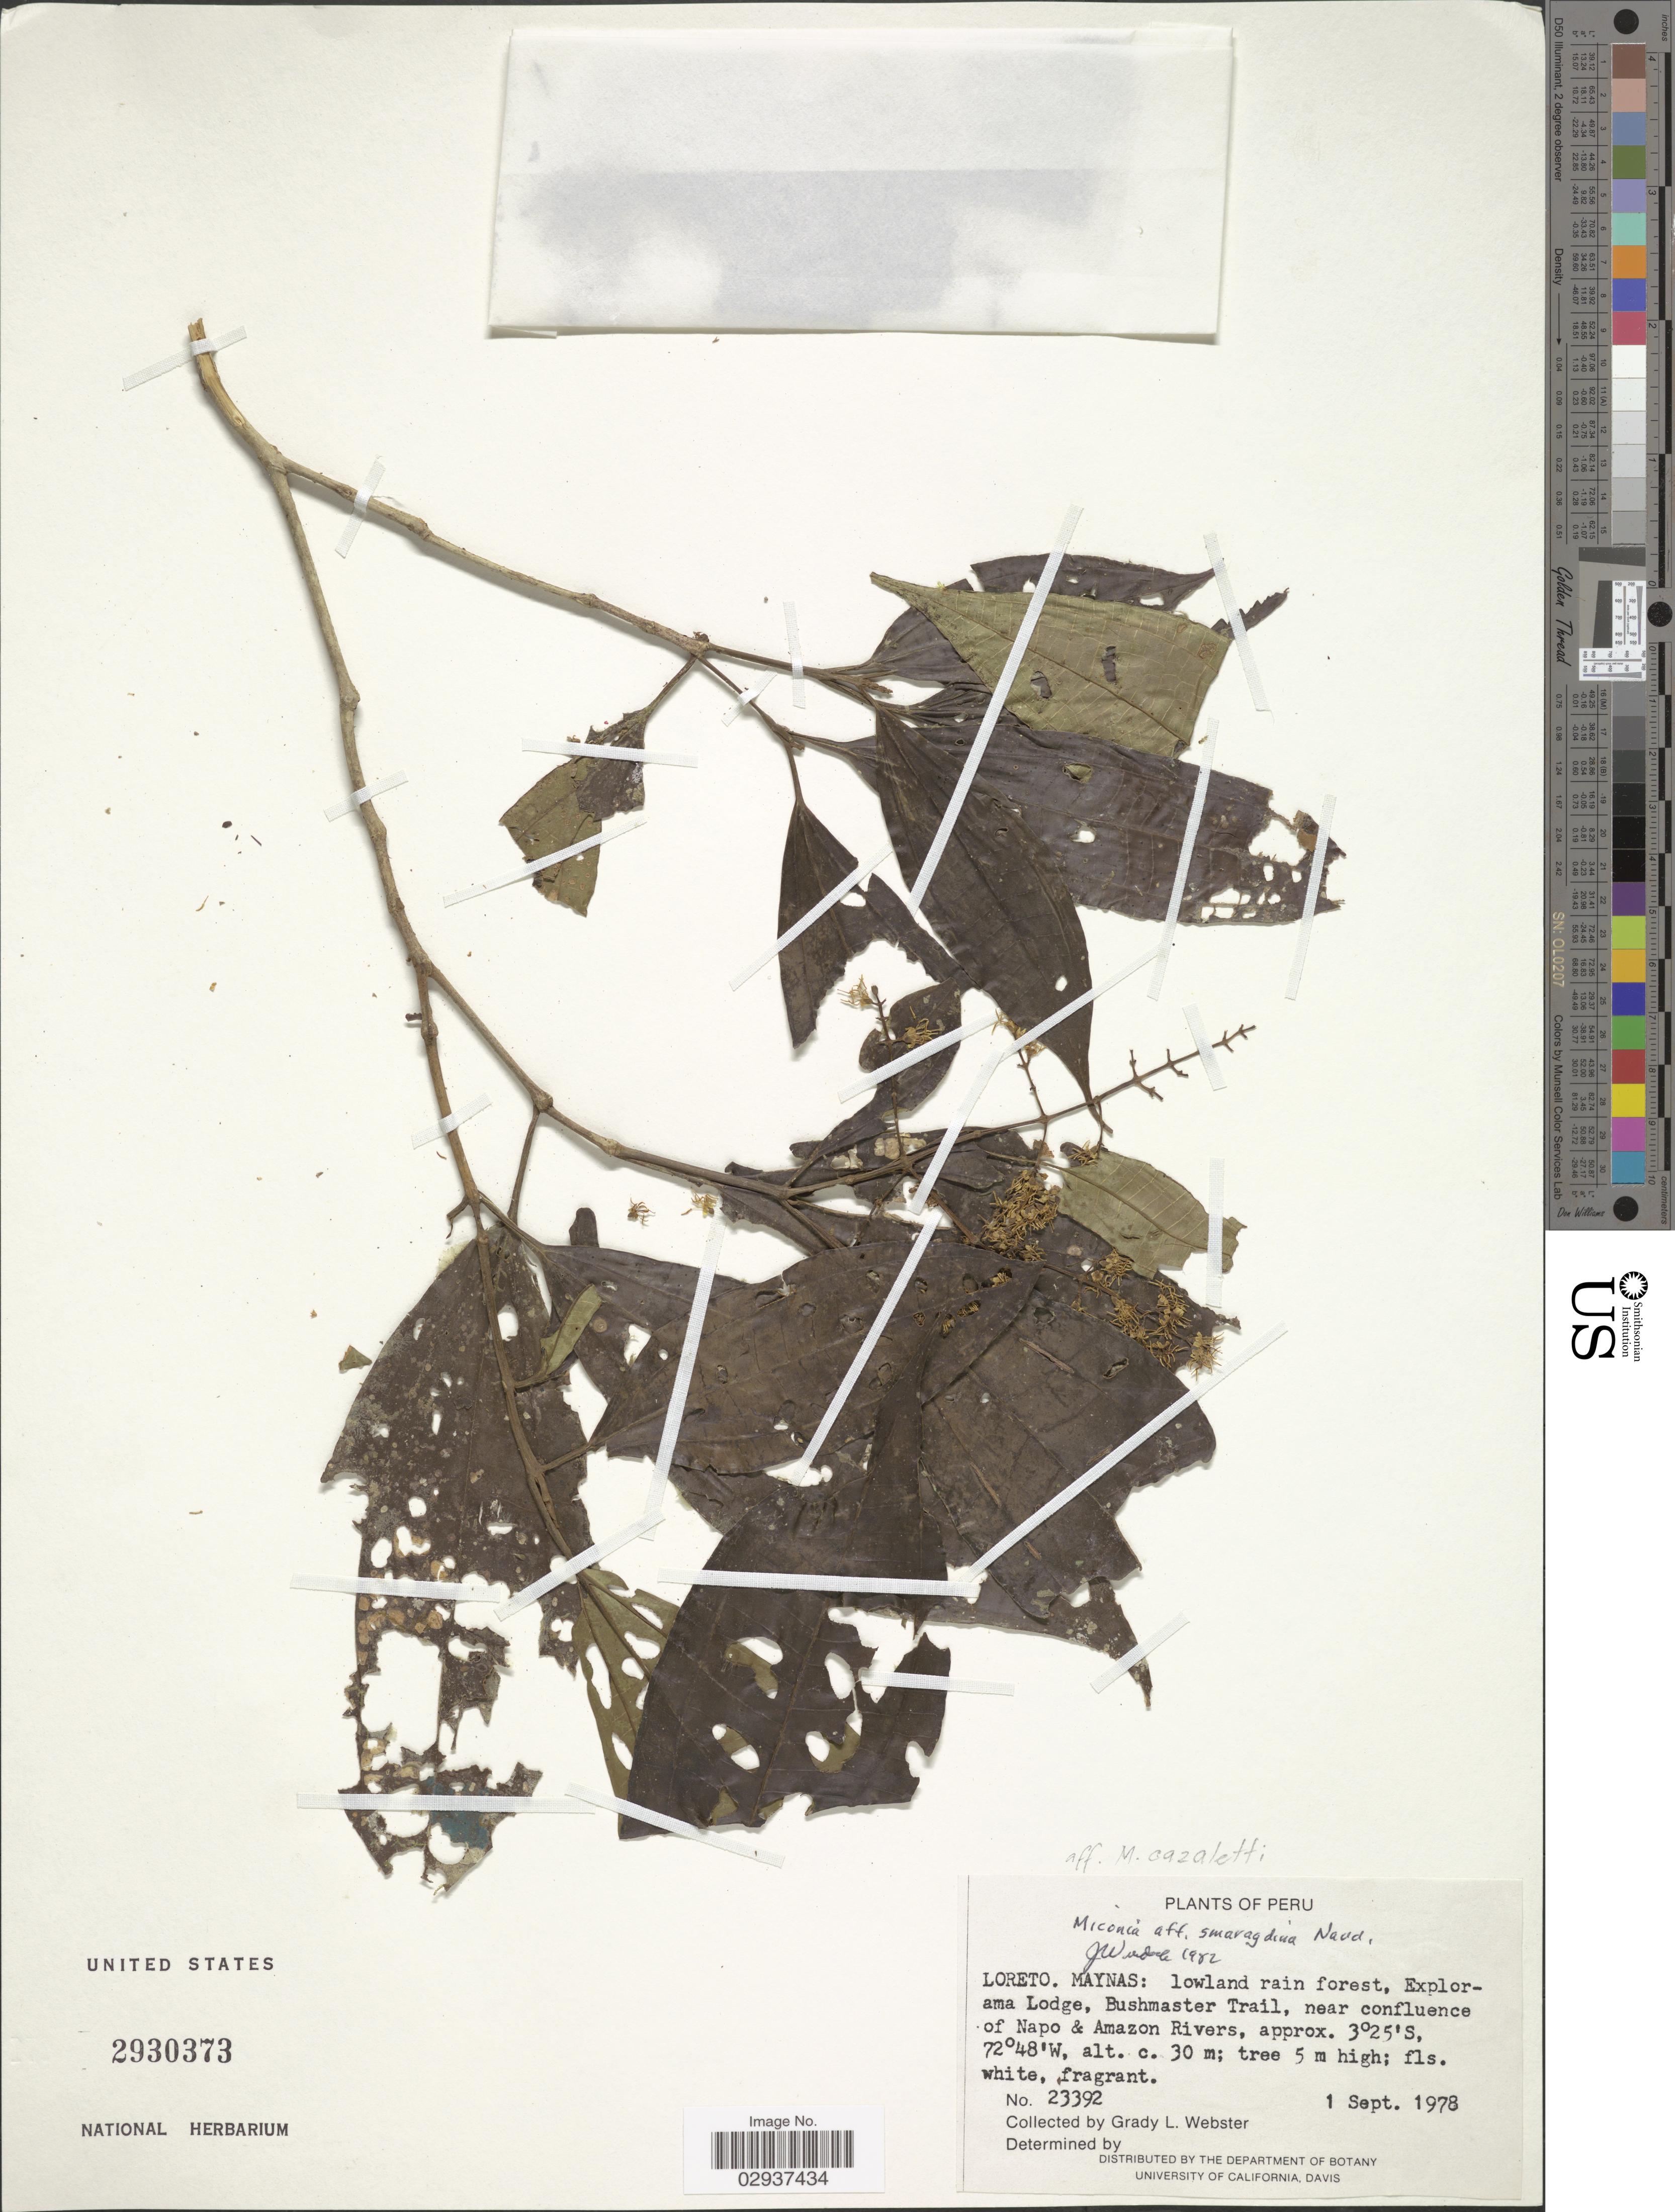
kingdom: Plantae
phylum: Tracheophyta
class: Magnoliopsida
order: Myrtales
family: Melastomataceae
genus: Miconia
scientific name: Miconia cazaletii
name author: Wurdack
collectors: G. L. Webster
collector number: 23392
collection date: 1978-09-01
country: Peru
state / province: Loreto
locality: Maynas: lowland rain forest, Explorama Lodge, Bushmaster Trail, near confluence of Napo & Amazon Rivers.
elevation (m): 30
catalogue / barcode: US 2930373